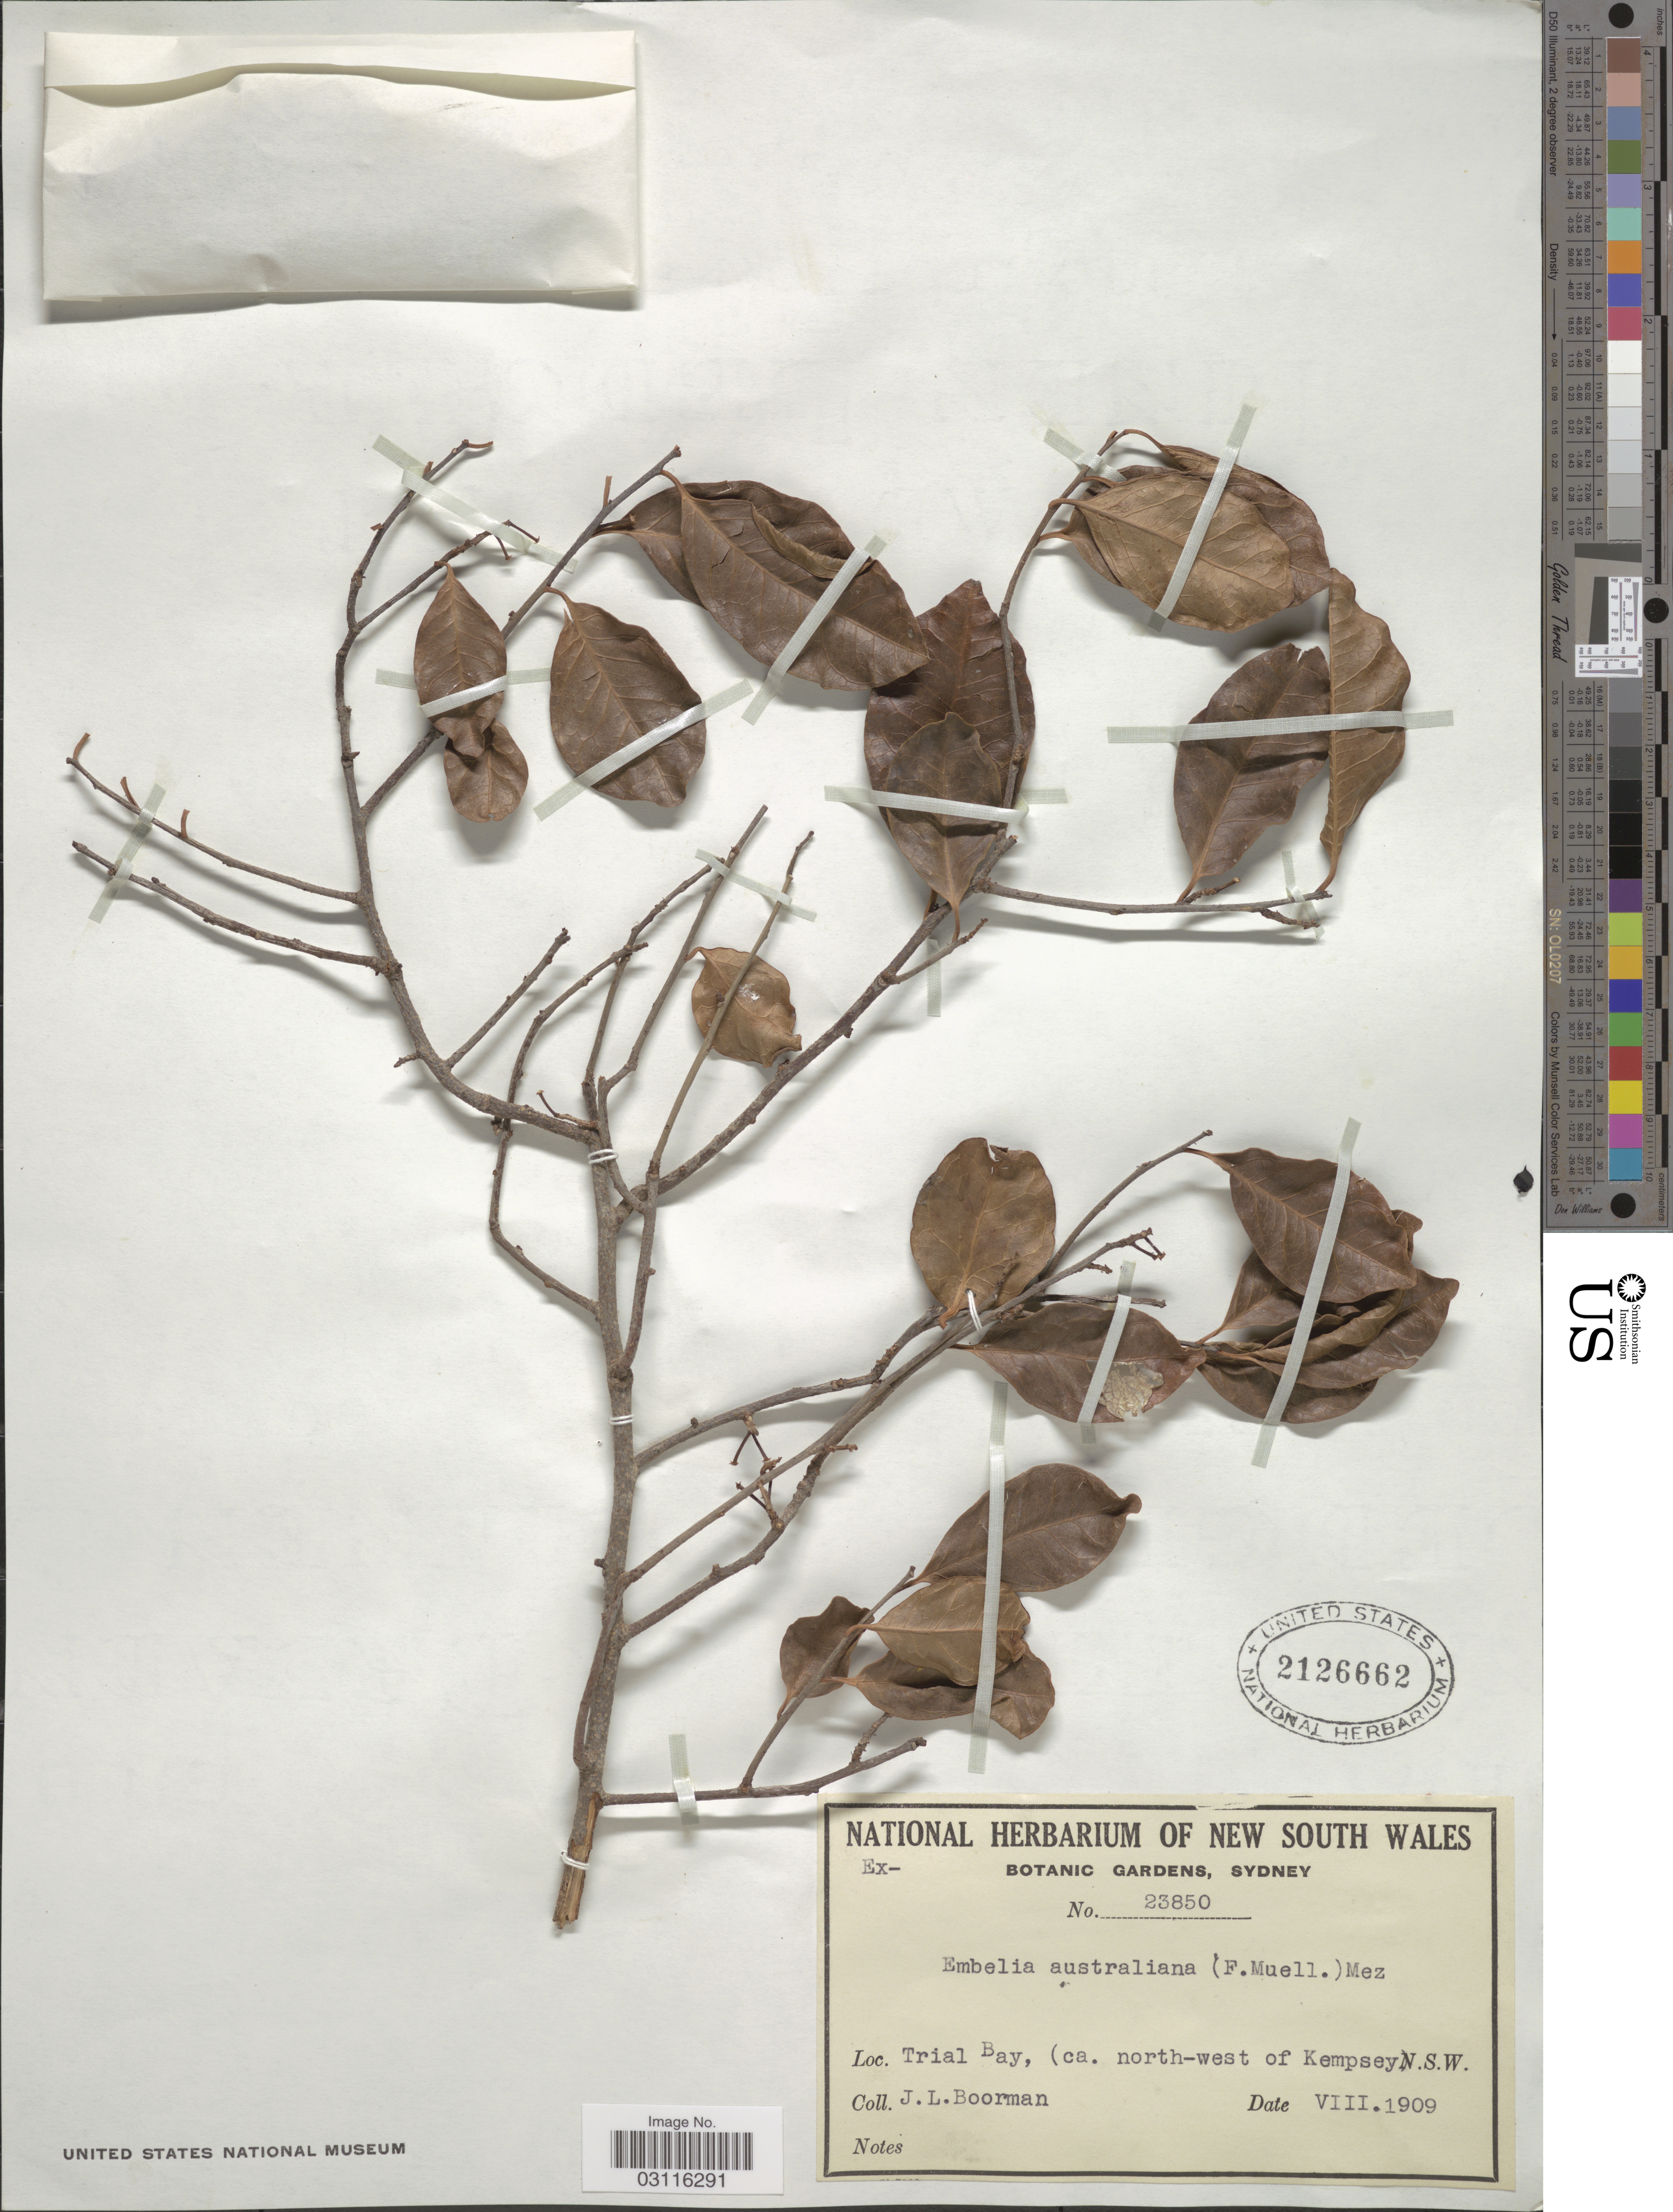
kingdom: Plantae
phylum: Tracheophyta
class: Magnoliopsida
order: Ericales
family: Primulaceae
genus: Embelia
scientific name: Embelia australiana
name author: (F. Muell.) Mez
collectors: J. Boorman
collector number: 23850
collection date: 1909-08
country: Australia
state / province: New South Wales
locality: Trial Bay, (ca. north-west of Kempsey) N. S. W.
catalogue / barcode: US 2126662